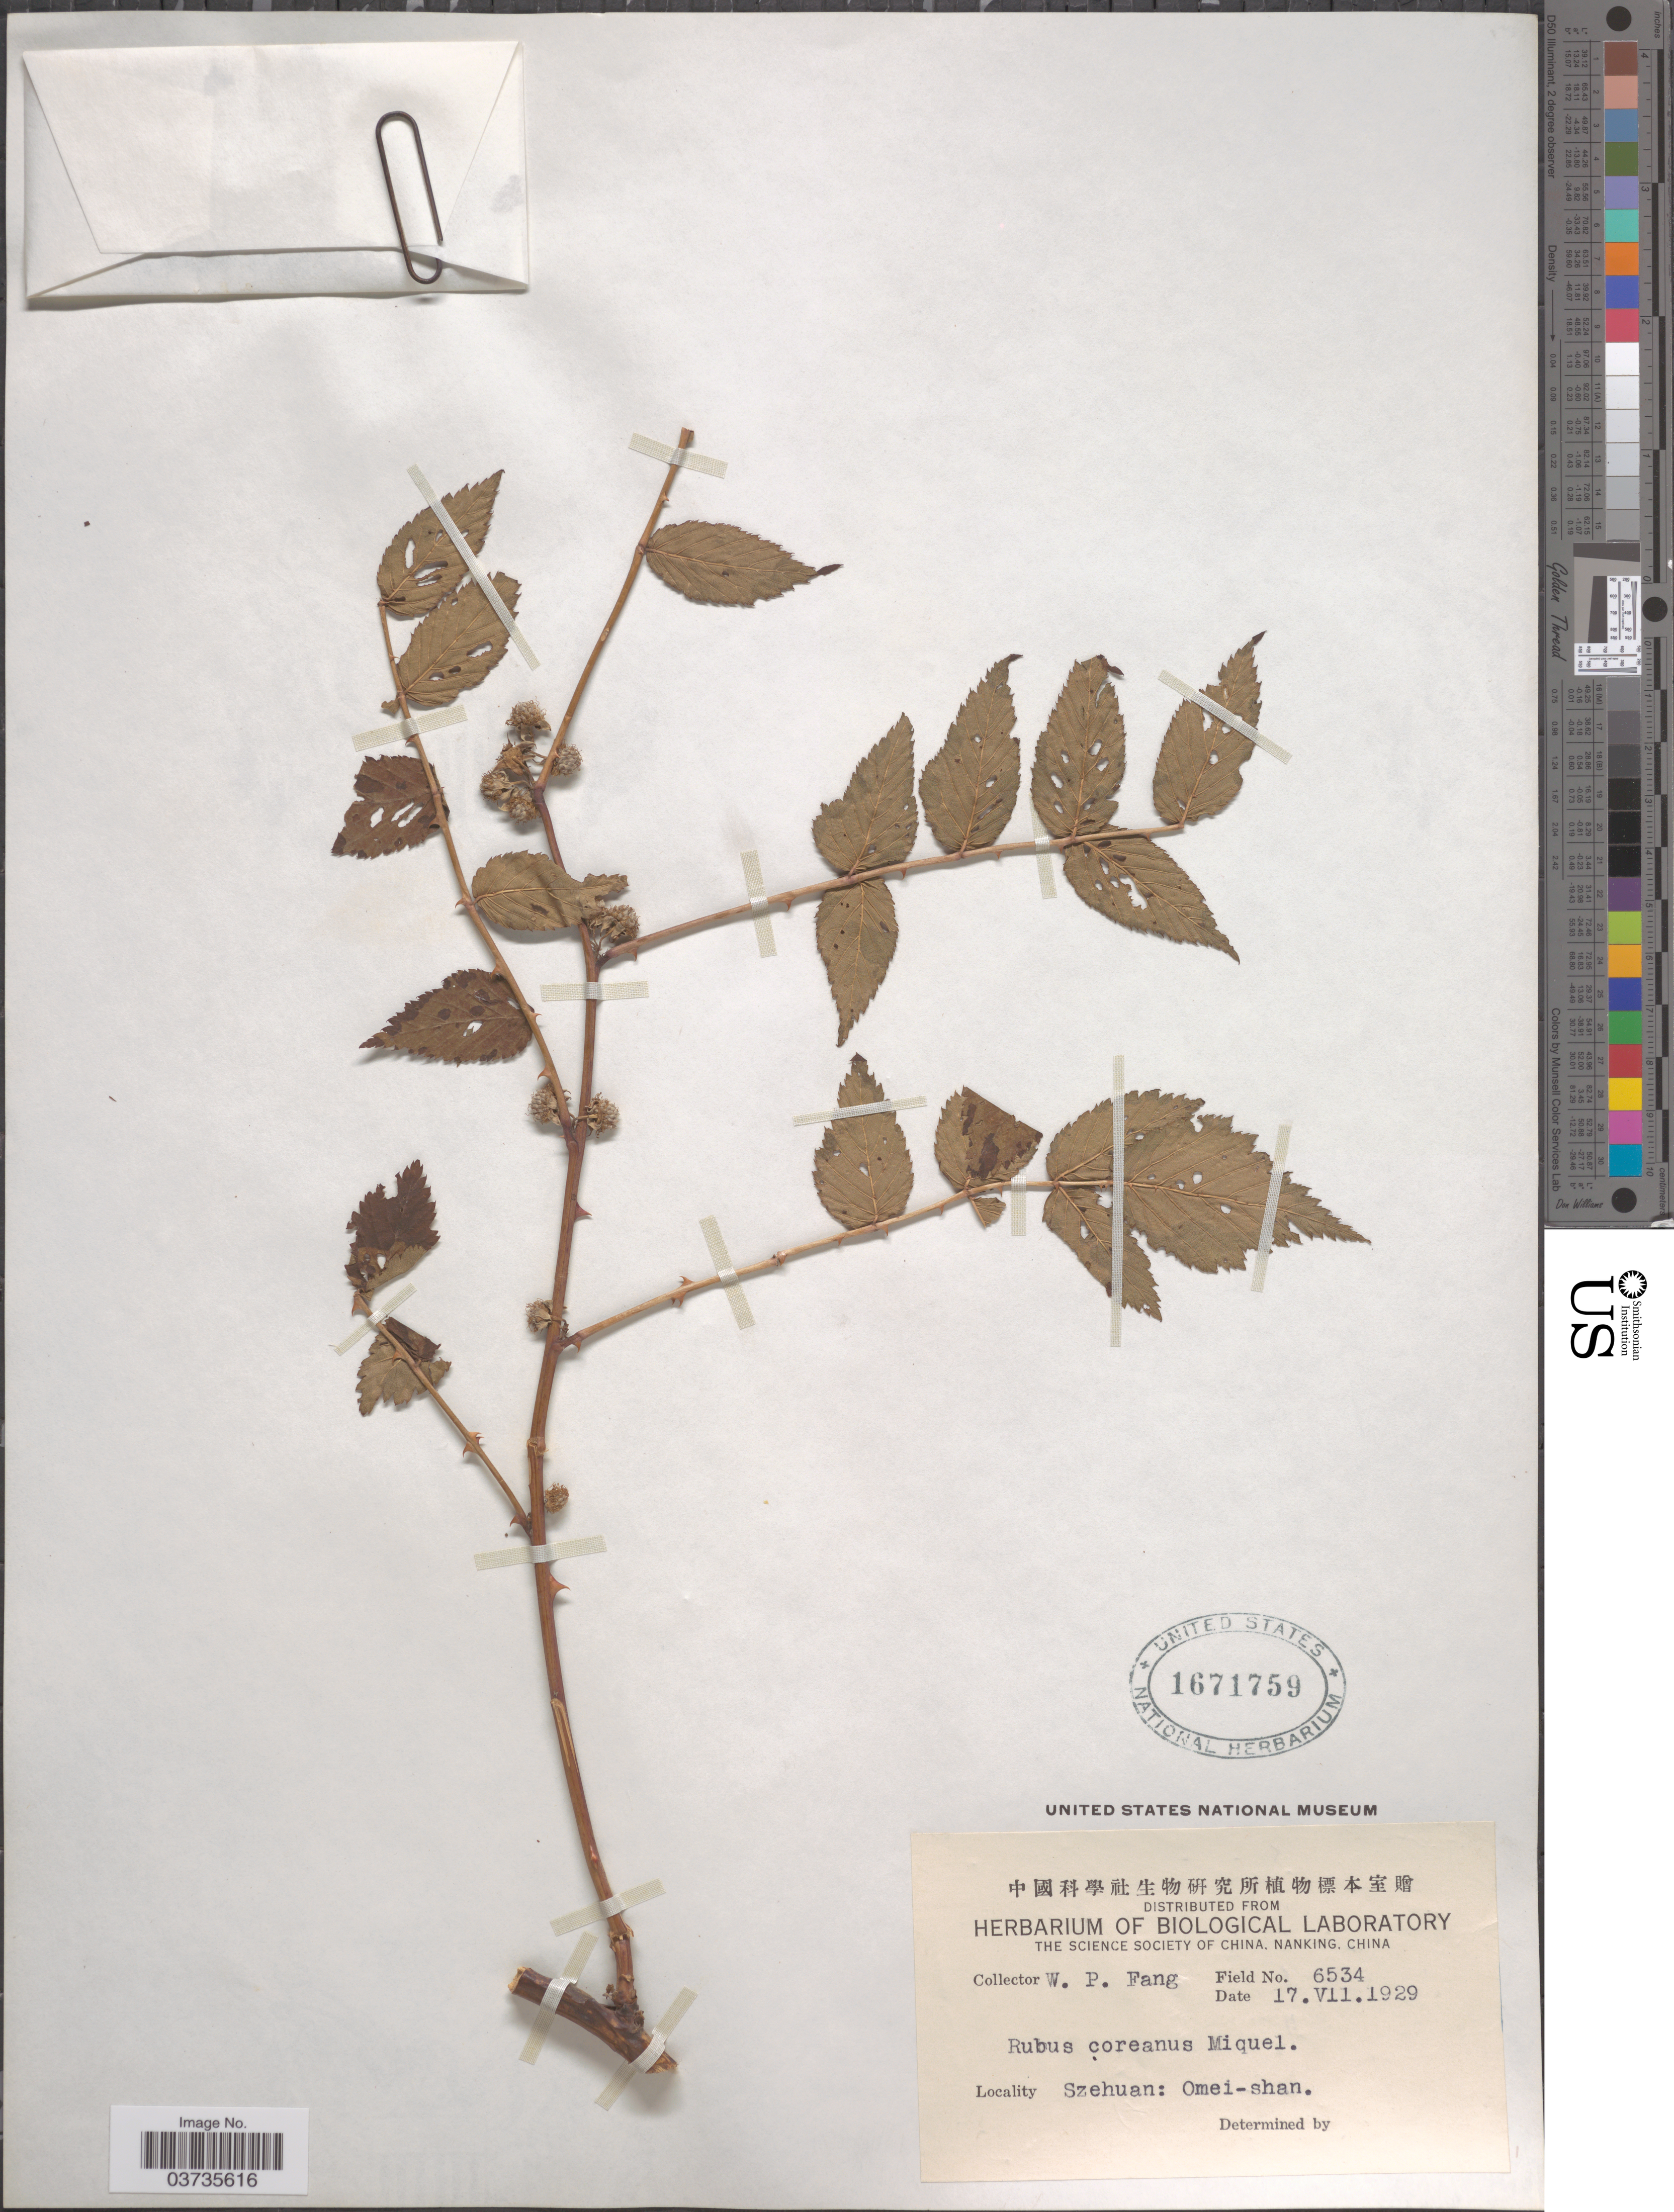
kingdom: Plantae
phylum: Tracheophyta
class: Magnoliopsida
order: Rosales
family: Rosaceae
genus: Rubus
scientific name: Rubus coreanus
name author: Miq.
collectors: W. P. Fang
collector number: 6534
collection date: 1929-07-17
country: China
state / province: Sichuan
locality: Szechuan: Omei-shan.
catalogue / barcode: US 1671759